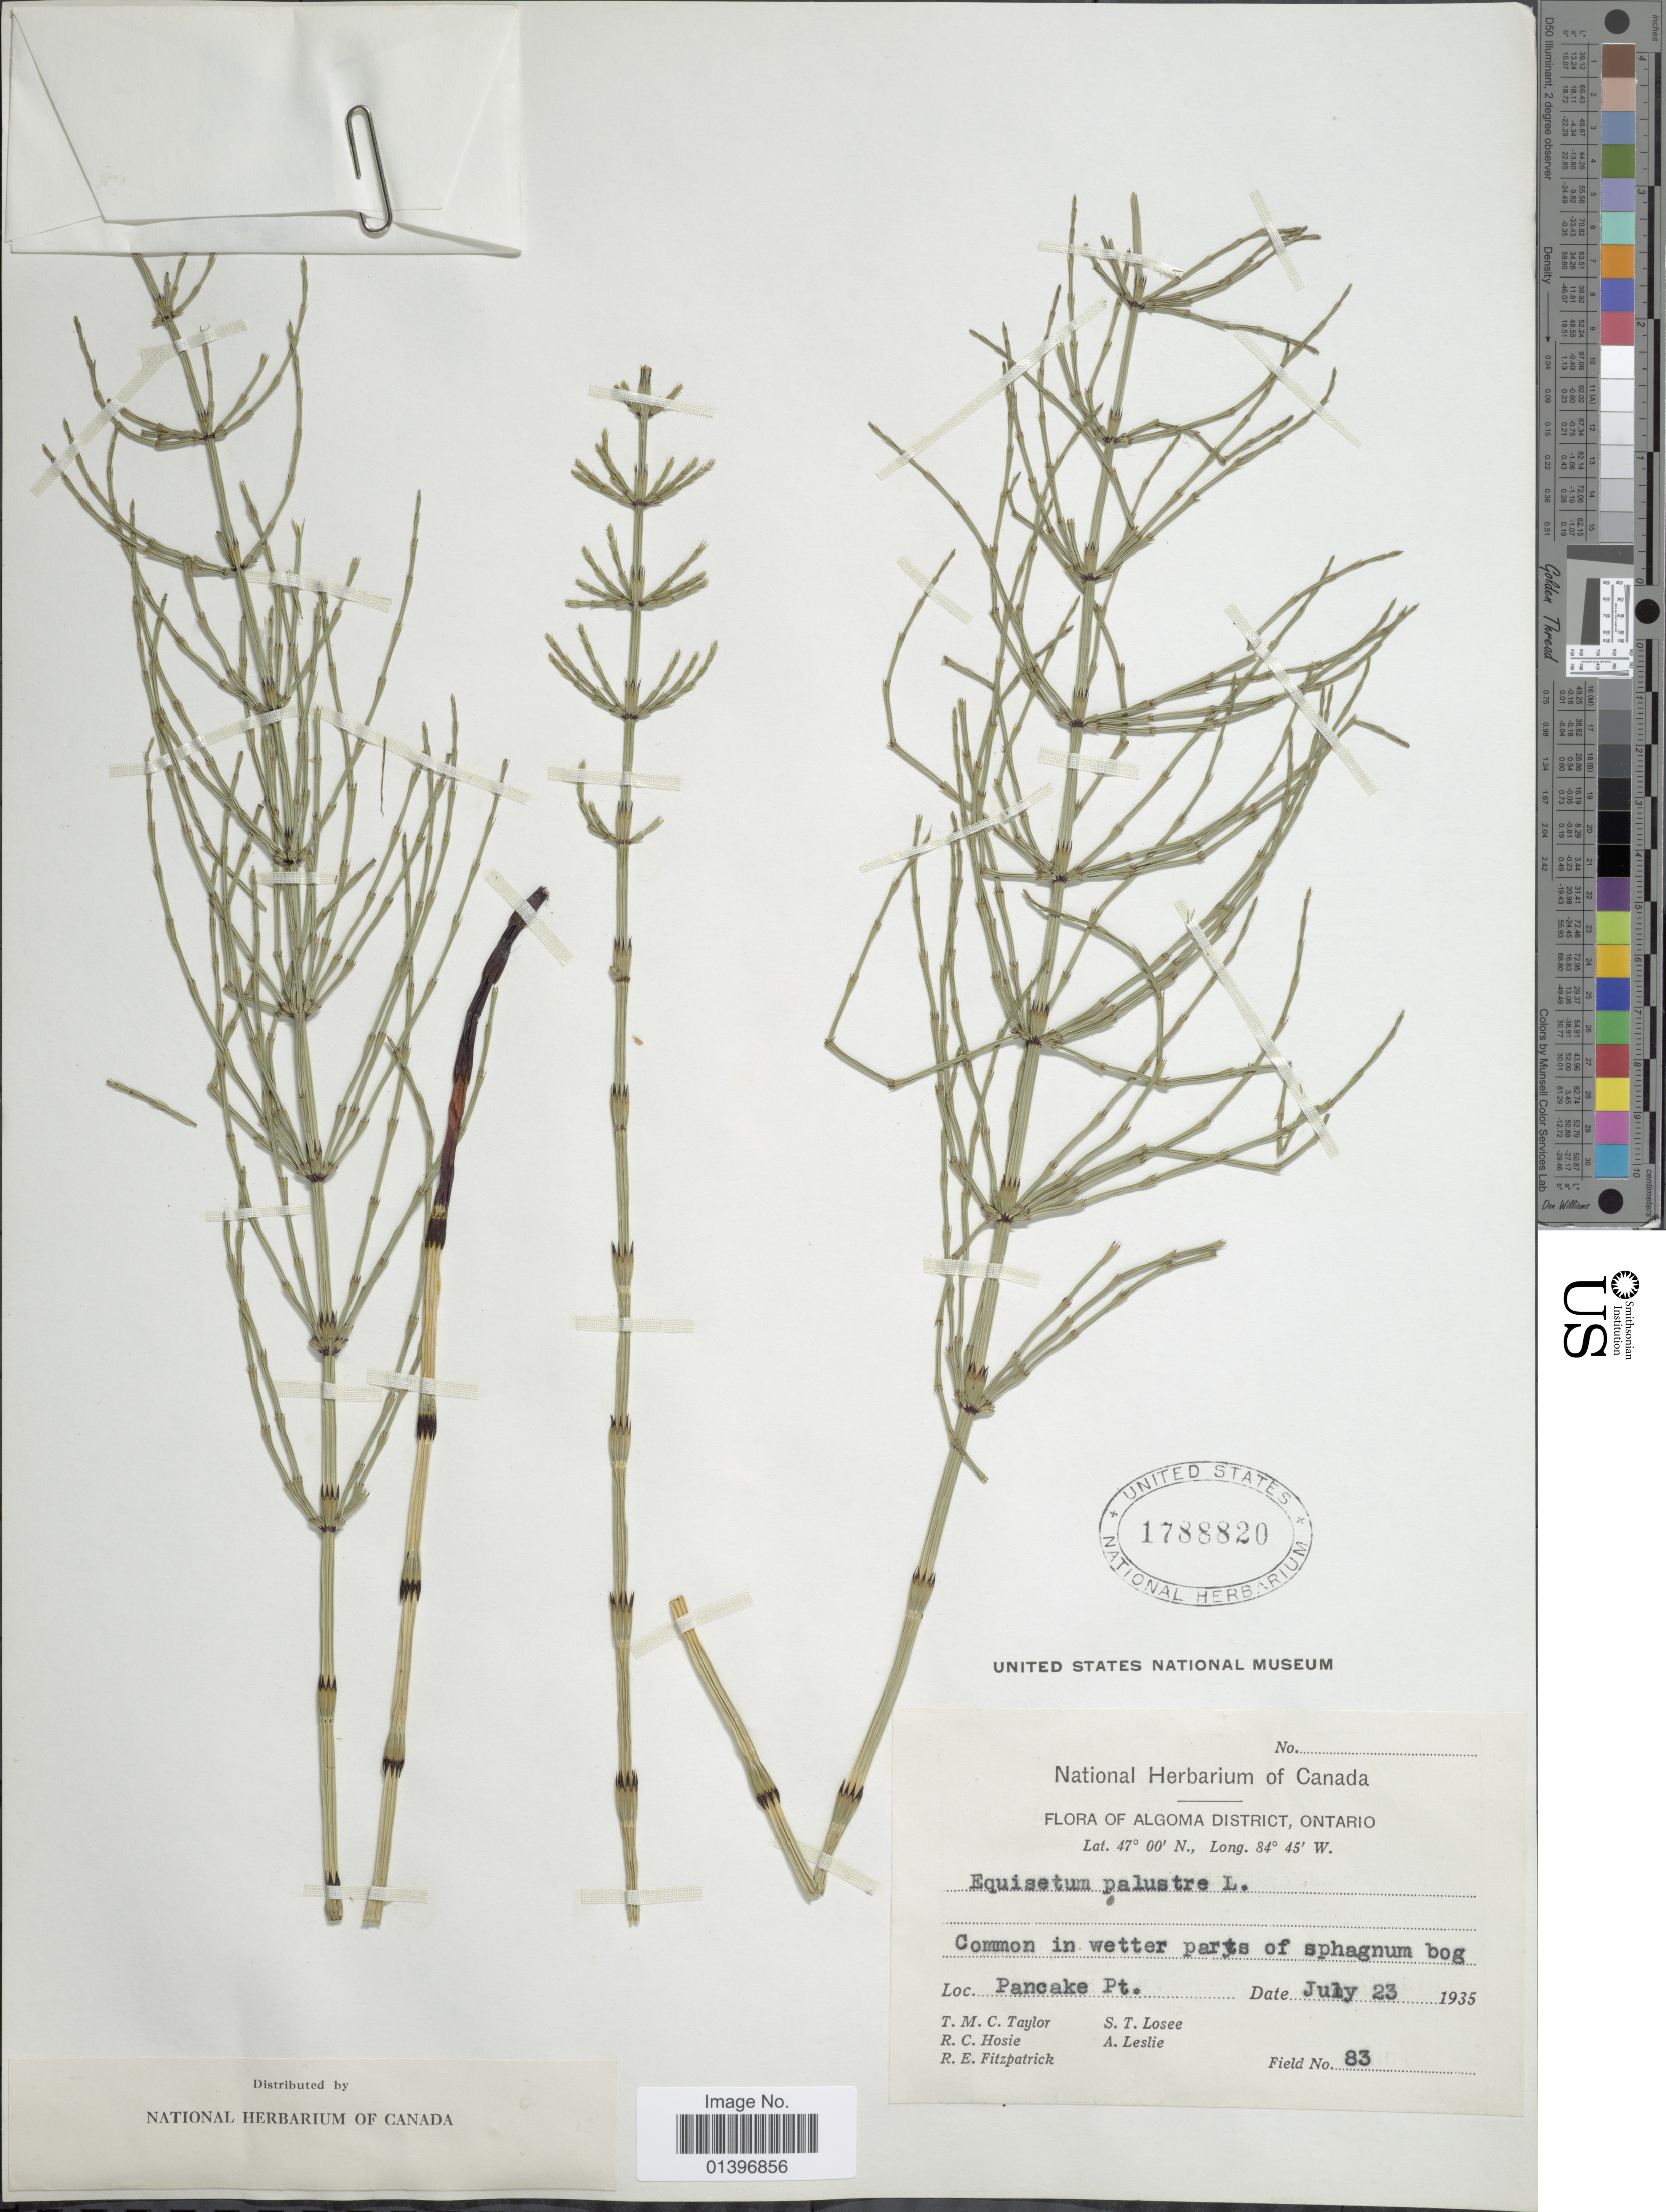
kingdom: Plantae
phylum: Tracheophyta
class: Polypodiopsida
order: Equisetales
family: Equisetaceae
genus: Equisetum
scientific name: Equisetum palustre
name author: L.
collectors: T. M. C. Taylor, R. Hosie, R. Fitzpatrick, S. Losee & A. Leslie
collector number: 83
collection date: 1935-07-23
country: Canada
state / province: Ontario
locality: Algoma District. Pancake Pt.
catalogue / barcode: US 1788820